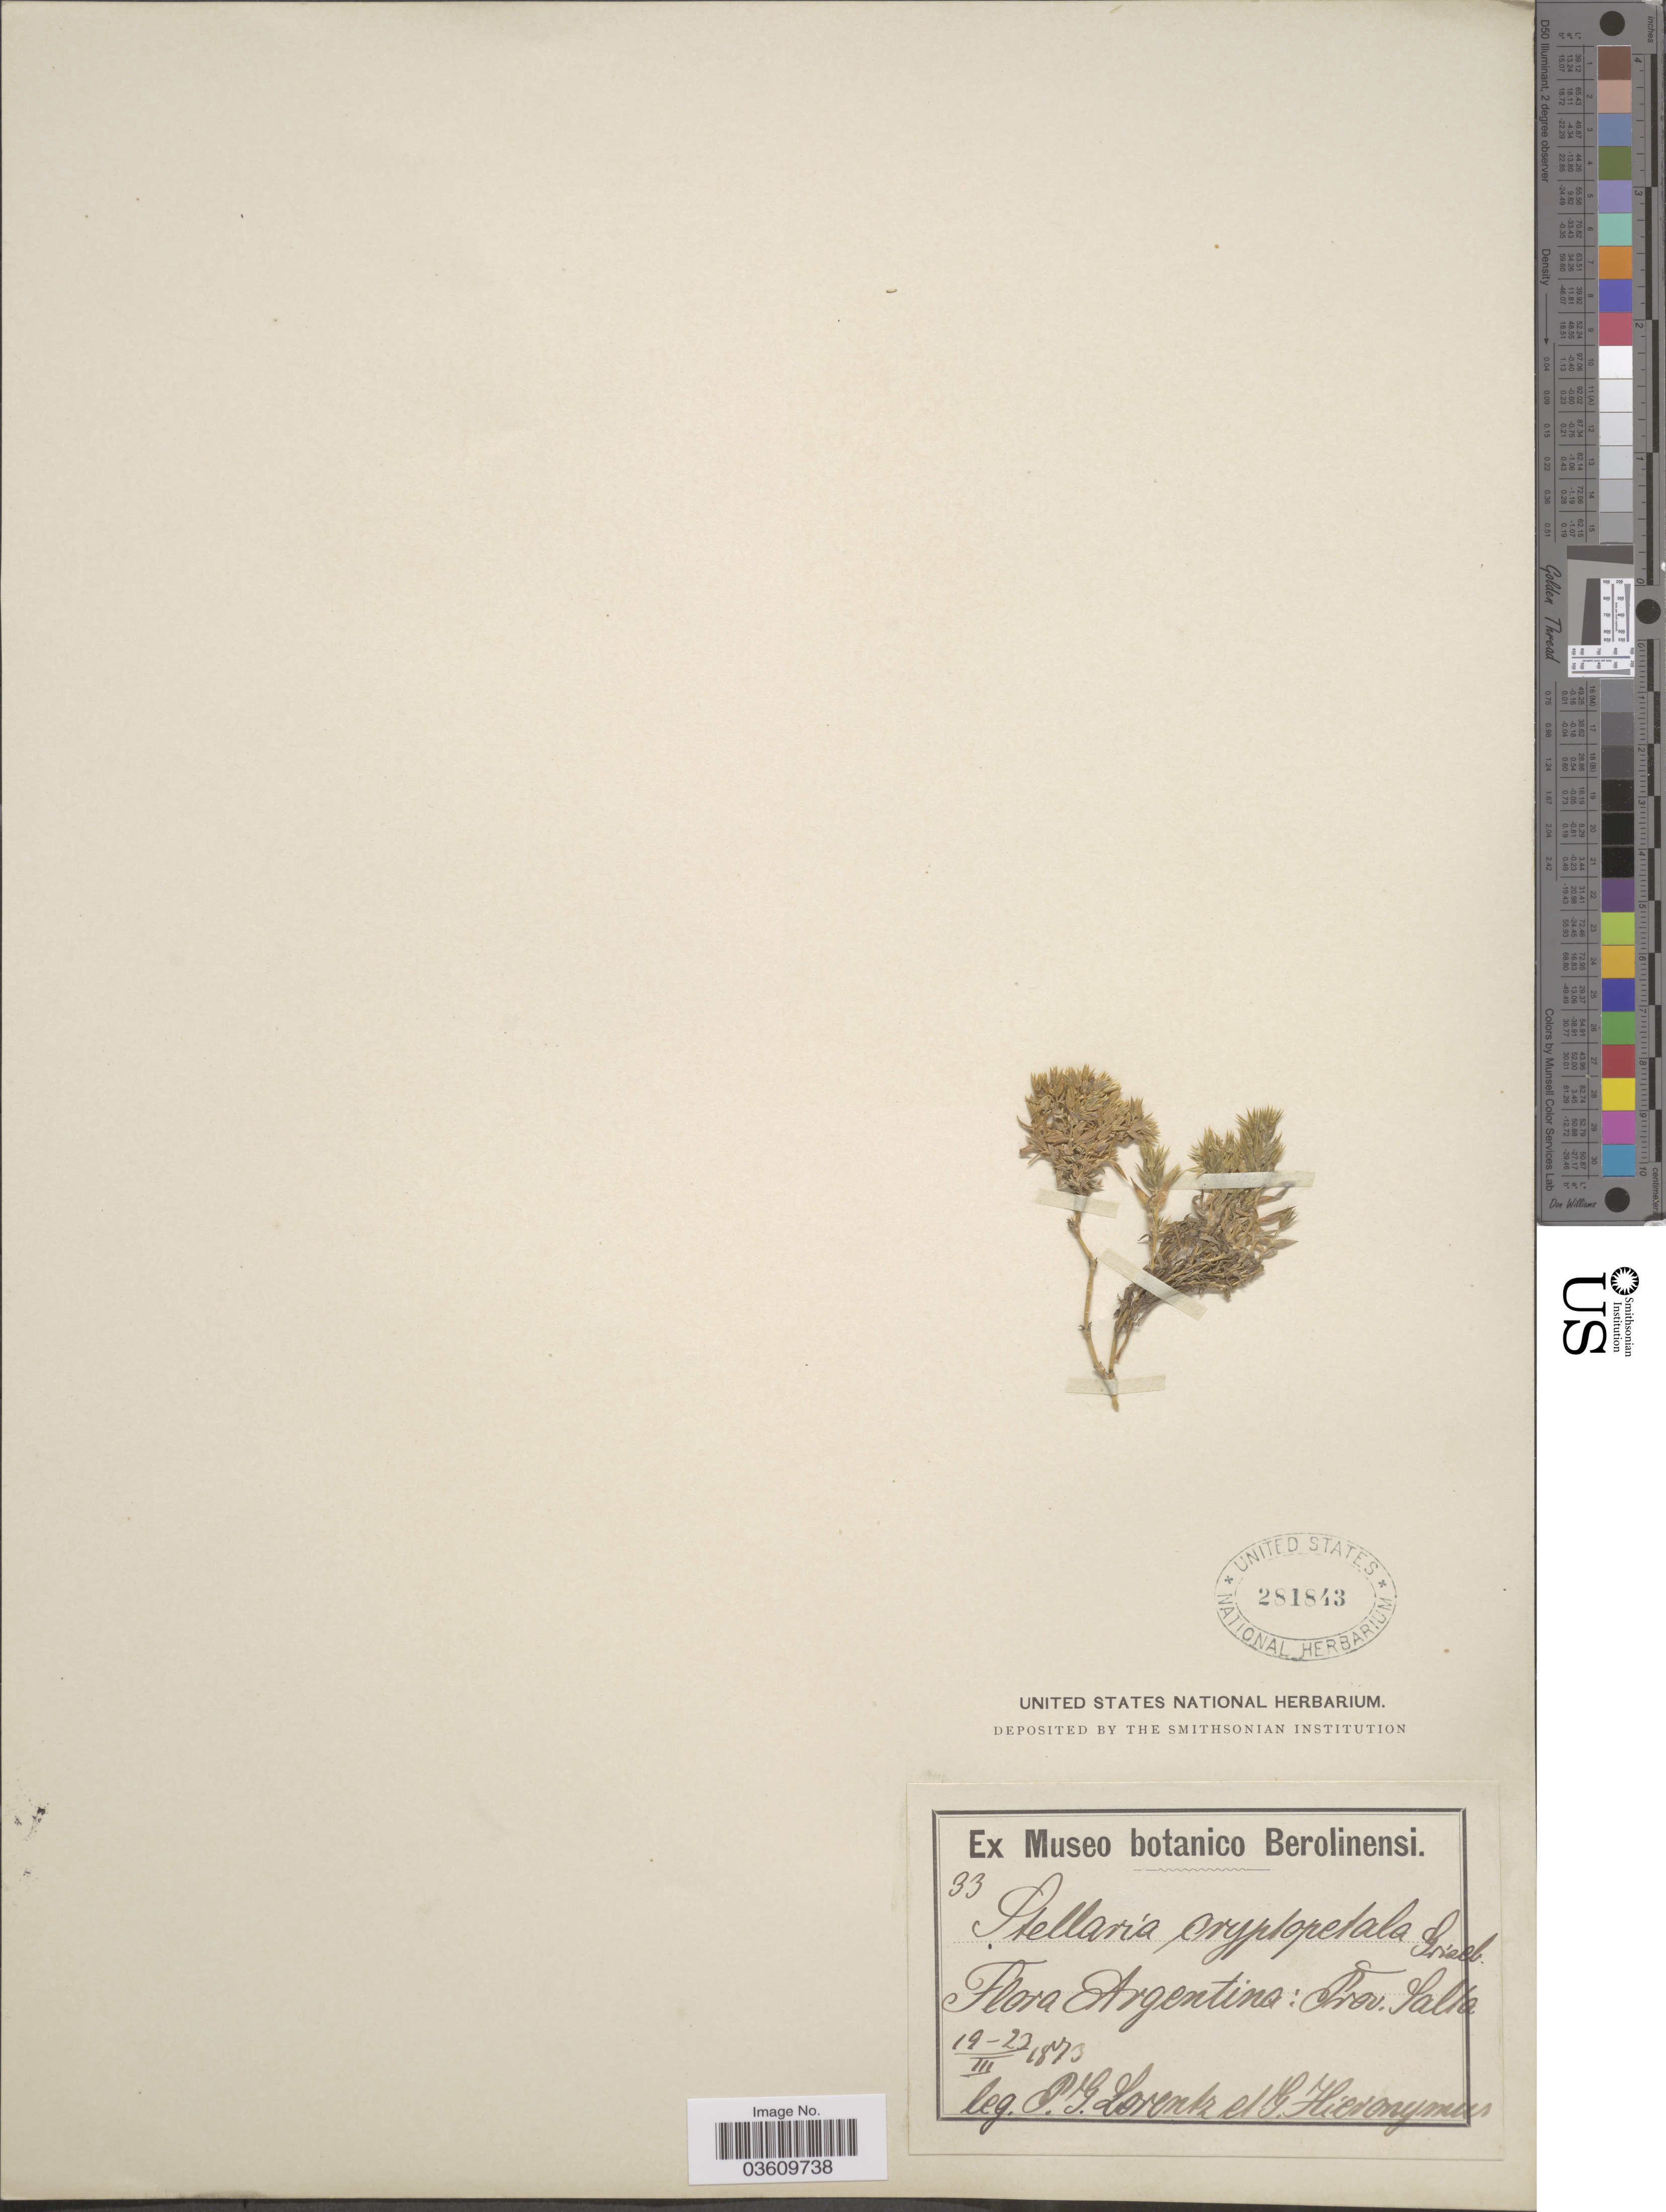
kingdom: Plantae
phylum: Tracheophyta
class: Magnoliopsida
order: Caryophyllales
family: Caryophyllaceae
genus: Stellaria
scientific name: Stellaria cryptopetala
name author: Griseb.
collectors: P. G. Lorentz & G. H. Hieronymus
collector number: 33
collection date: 1873-03-19/1873-03-23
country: Argentina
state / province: Salta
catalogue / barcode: US 281843